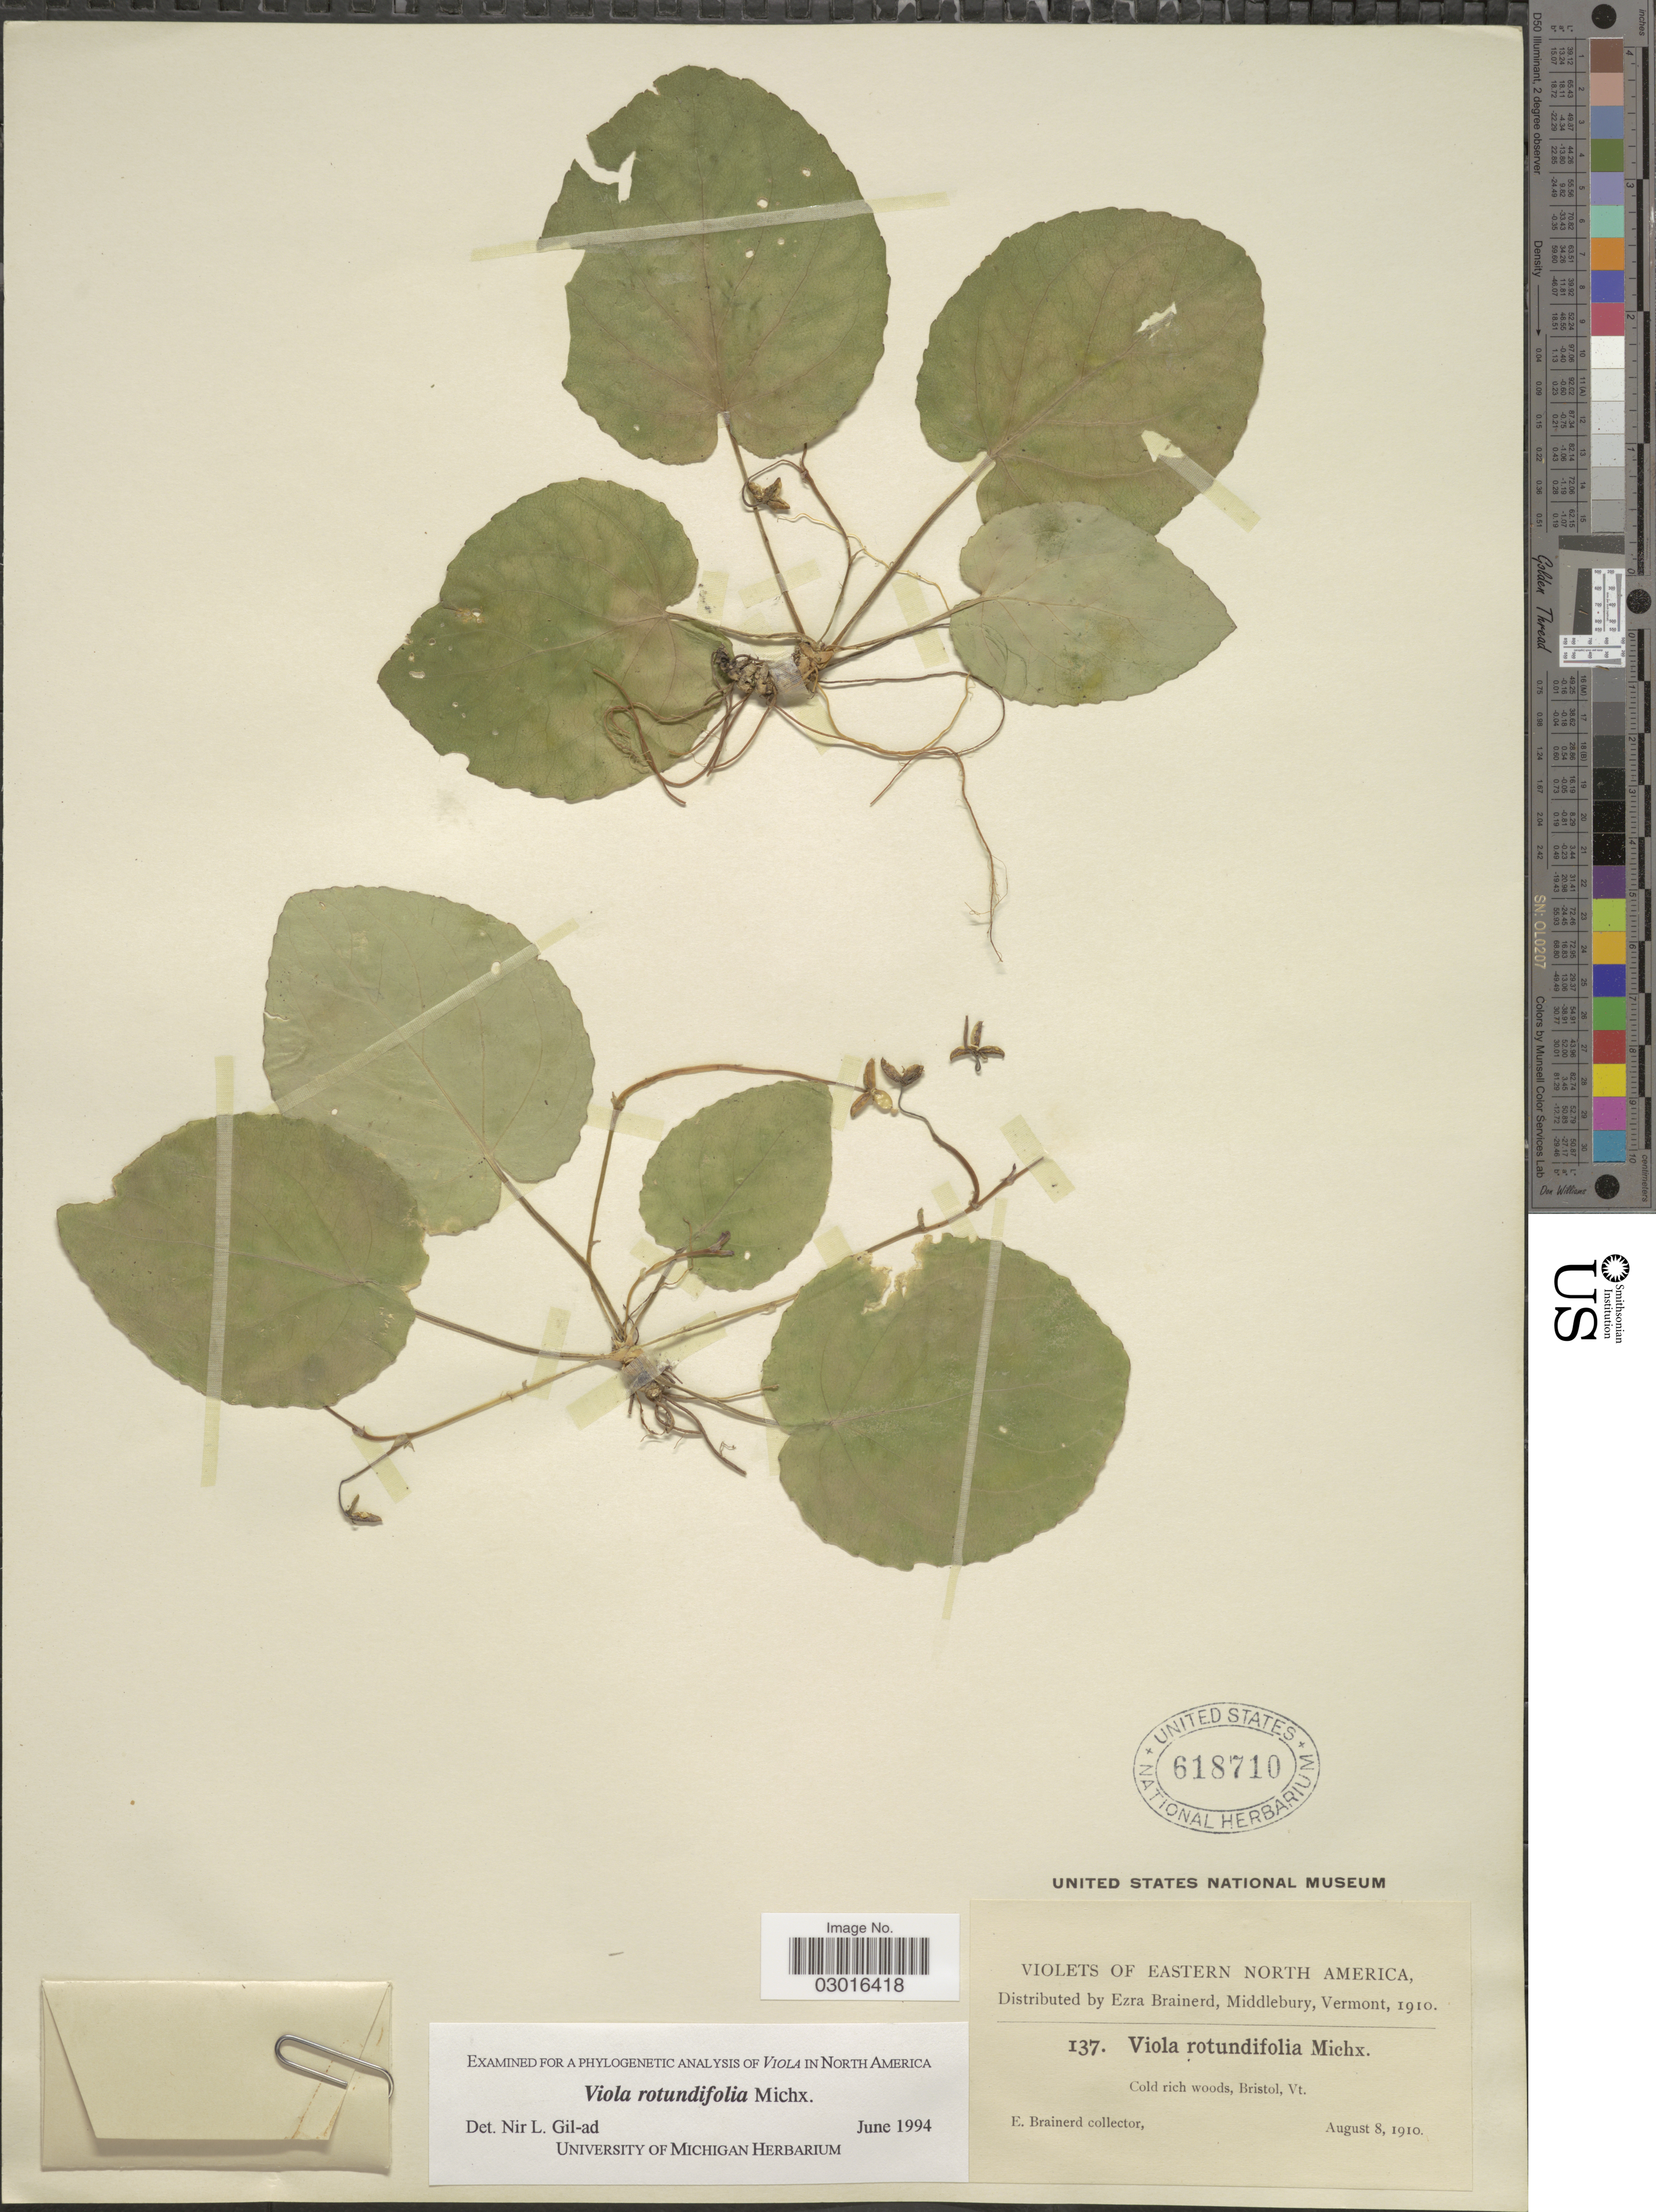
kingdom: Plantae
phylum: Tracheophyta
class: Magnoliopsida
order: Malpighiales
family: Violaceae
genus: Viola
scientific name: Viola rotundifolia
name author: Michx.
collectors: E. Brainerd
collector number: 137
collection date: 1910-08-08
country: United States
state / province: Vermont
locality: Bristol, Vt. Eastern North America.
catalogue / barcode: US 618710